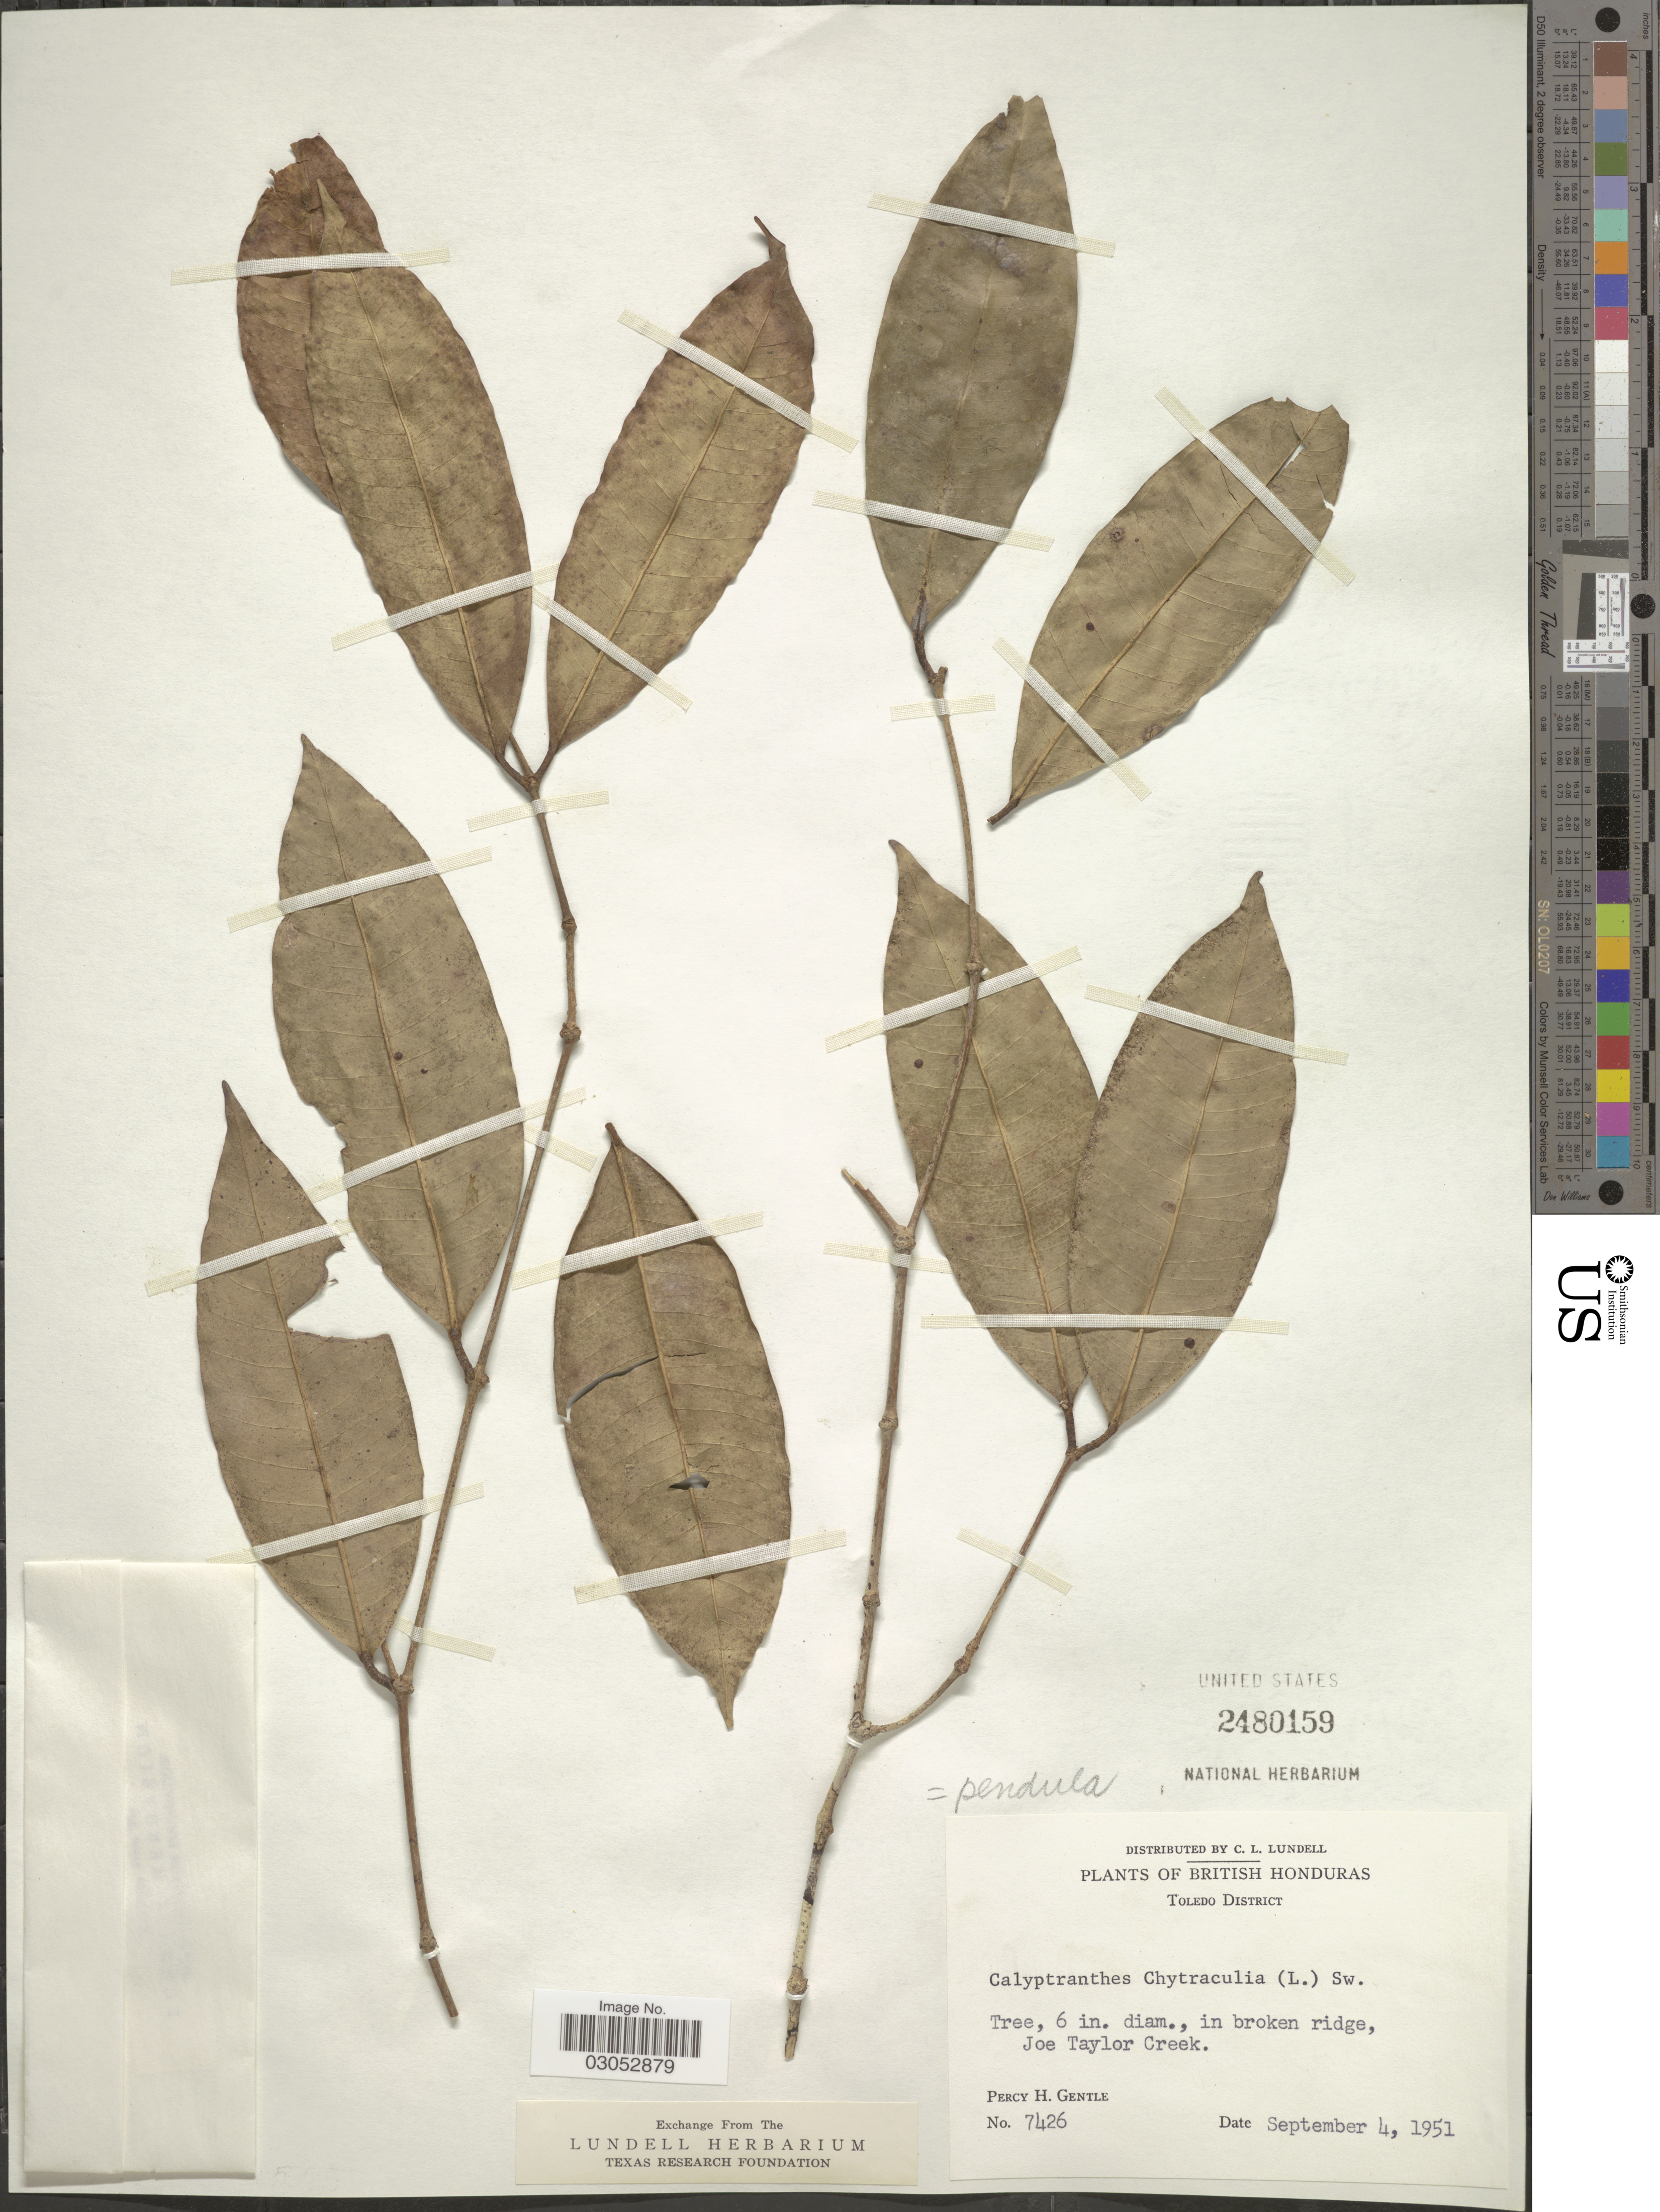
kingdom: Plantae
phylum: Tracheophyta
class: Magnoliopsida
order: Myrtales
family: Myrtaceae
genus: Myrcia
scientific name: Myrcia pendens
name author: A.R. Lourenço & Sánchez-Cháv.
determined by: Strong, Mark T., (BOT), Smithsonian Institution - National Museum of Natural History (UNITED STATES)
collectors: P. H. Gentle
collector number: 7426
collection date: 1951-09-04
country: Belize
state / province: Toledo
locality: British Honduras, Toledo District, Joe Taylor Creek.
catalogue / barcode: US 2480159